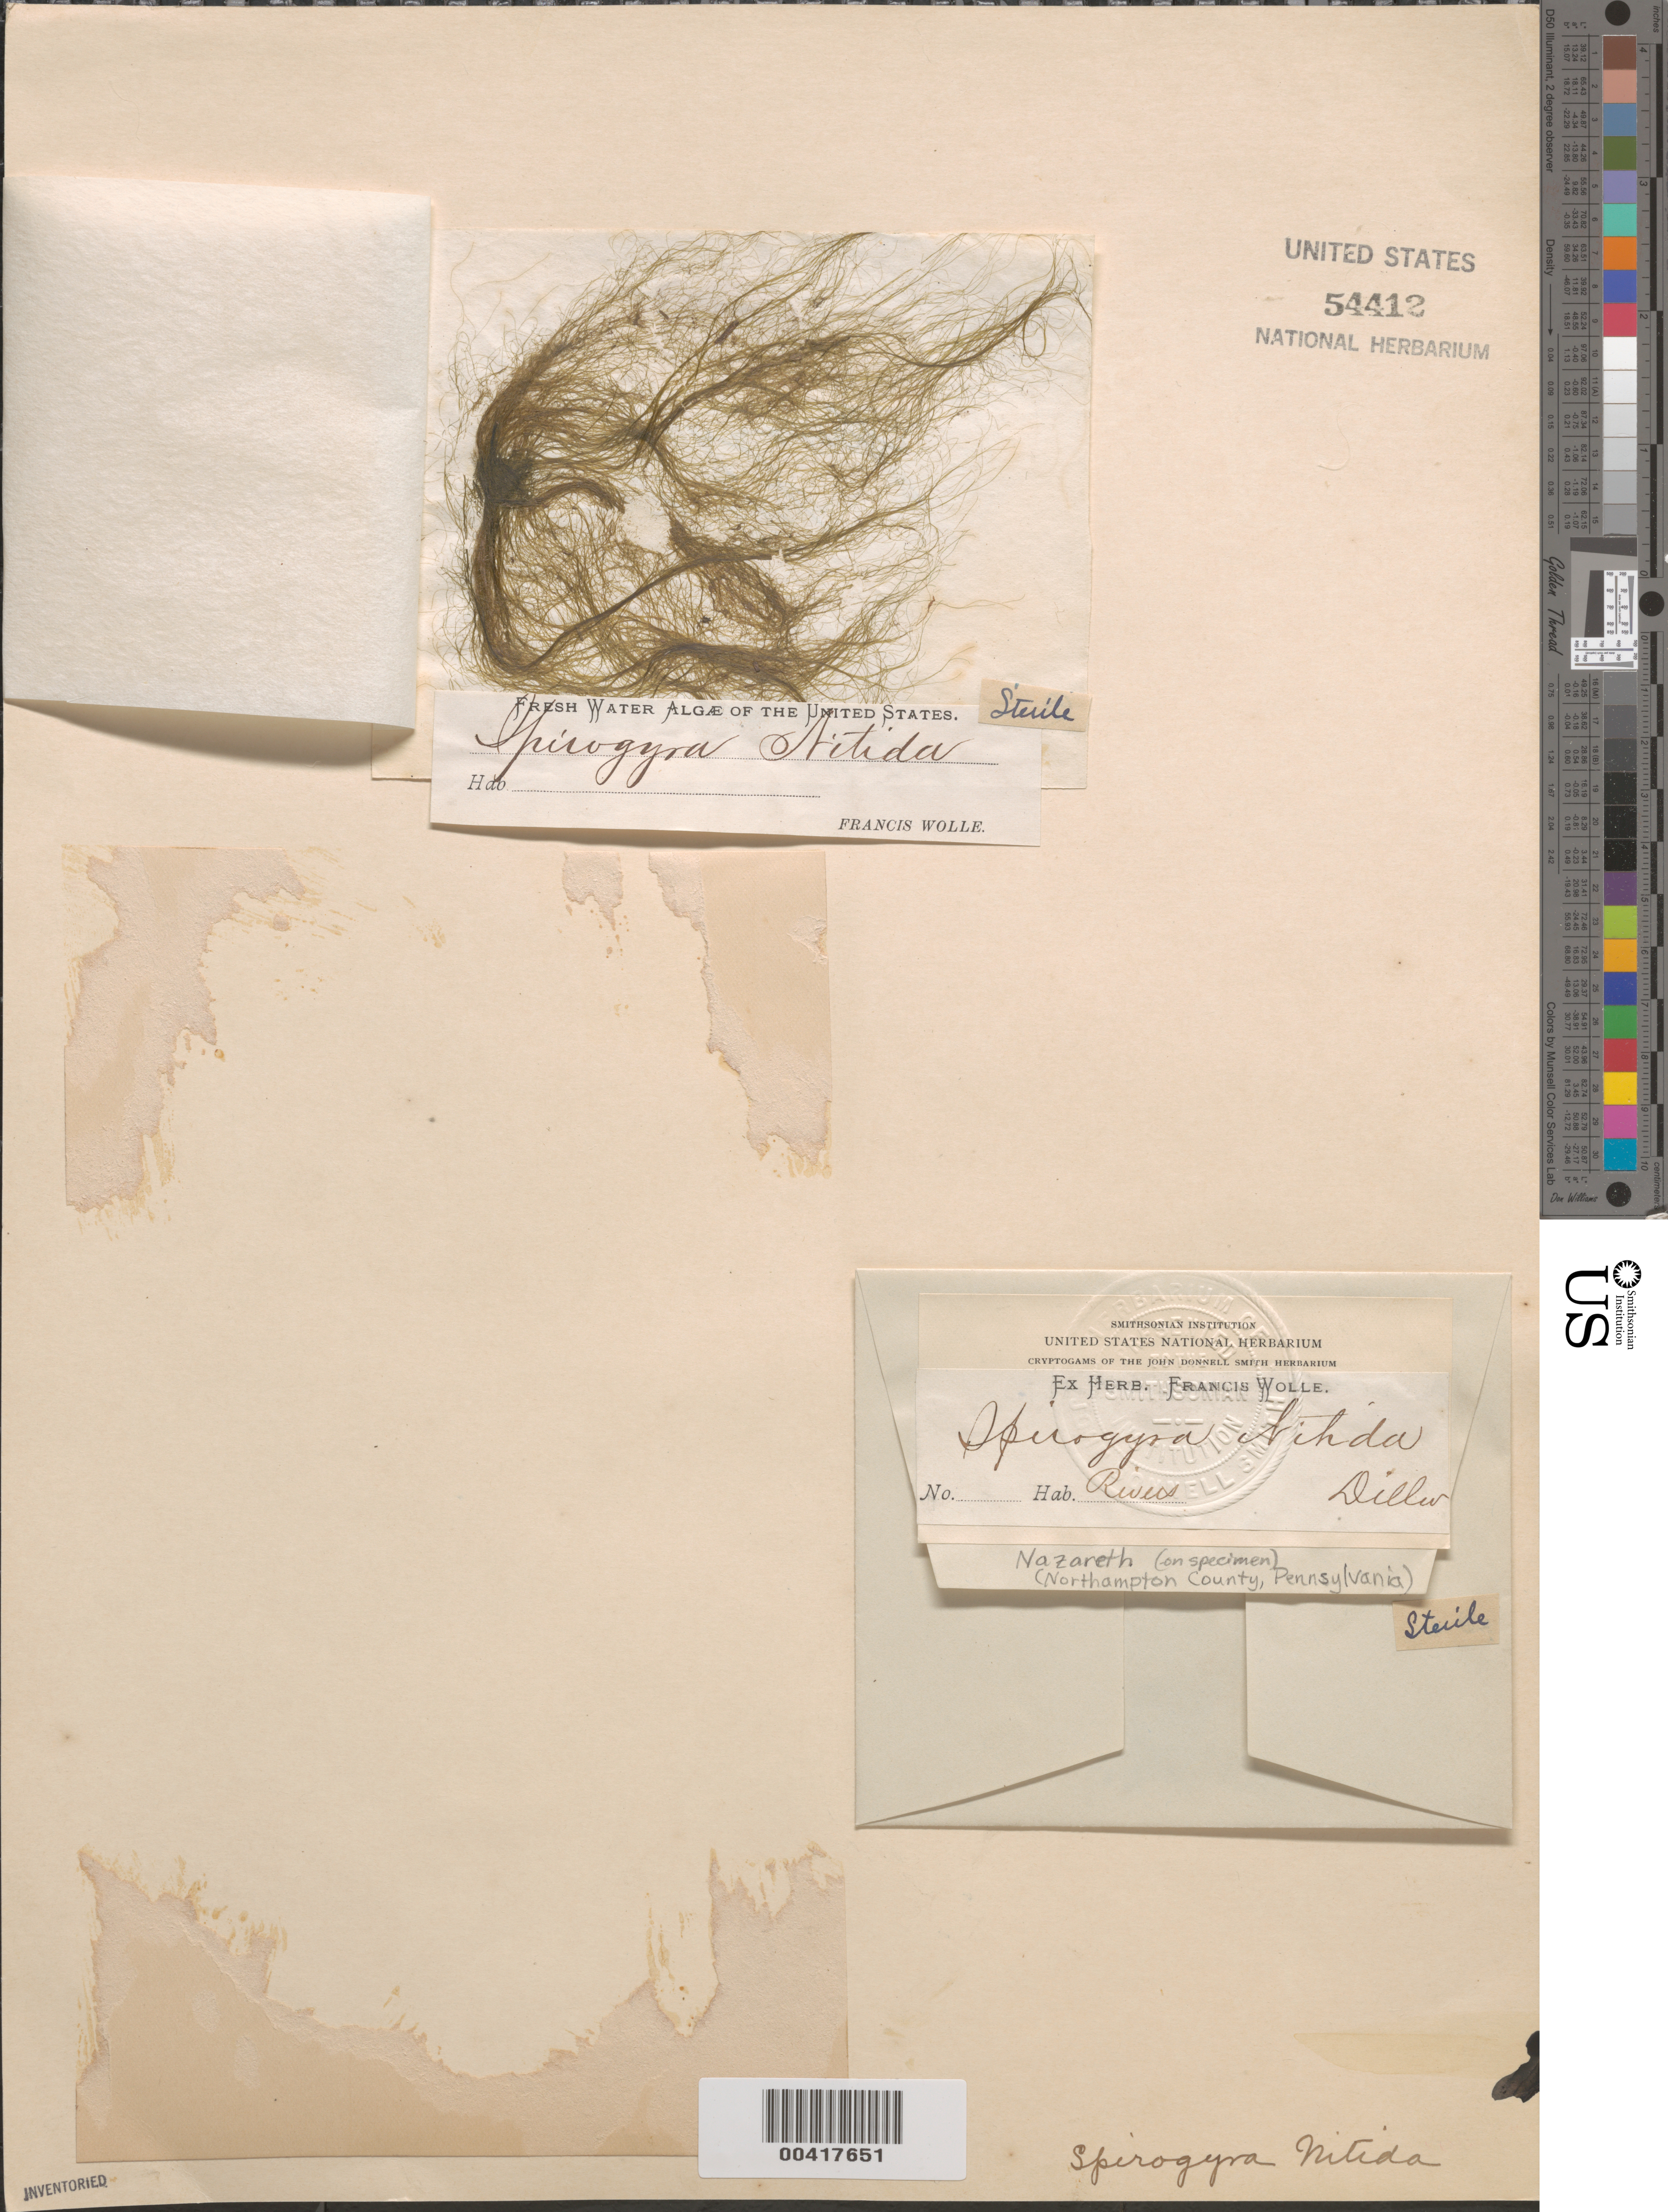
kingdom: Plantae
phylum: Charophyta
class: Zygnematophyceae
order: Zygnematales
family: Zygnemataceae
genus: Spirogyra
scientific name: Spirogyra nitida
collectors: F. Wolle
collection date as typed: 18--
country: United States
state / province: Pennsylvania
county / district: Northampton County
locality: Nazareth (Nazarith)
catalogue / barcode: US 54412